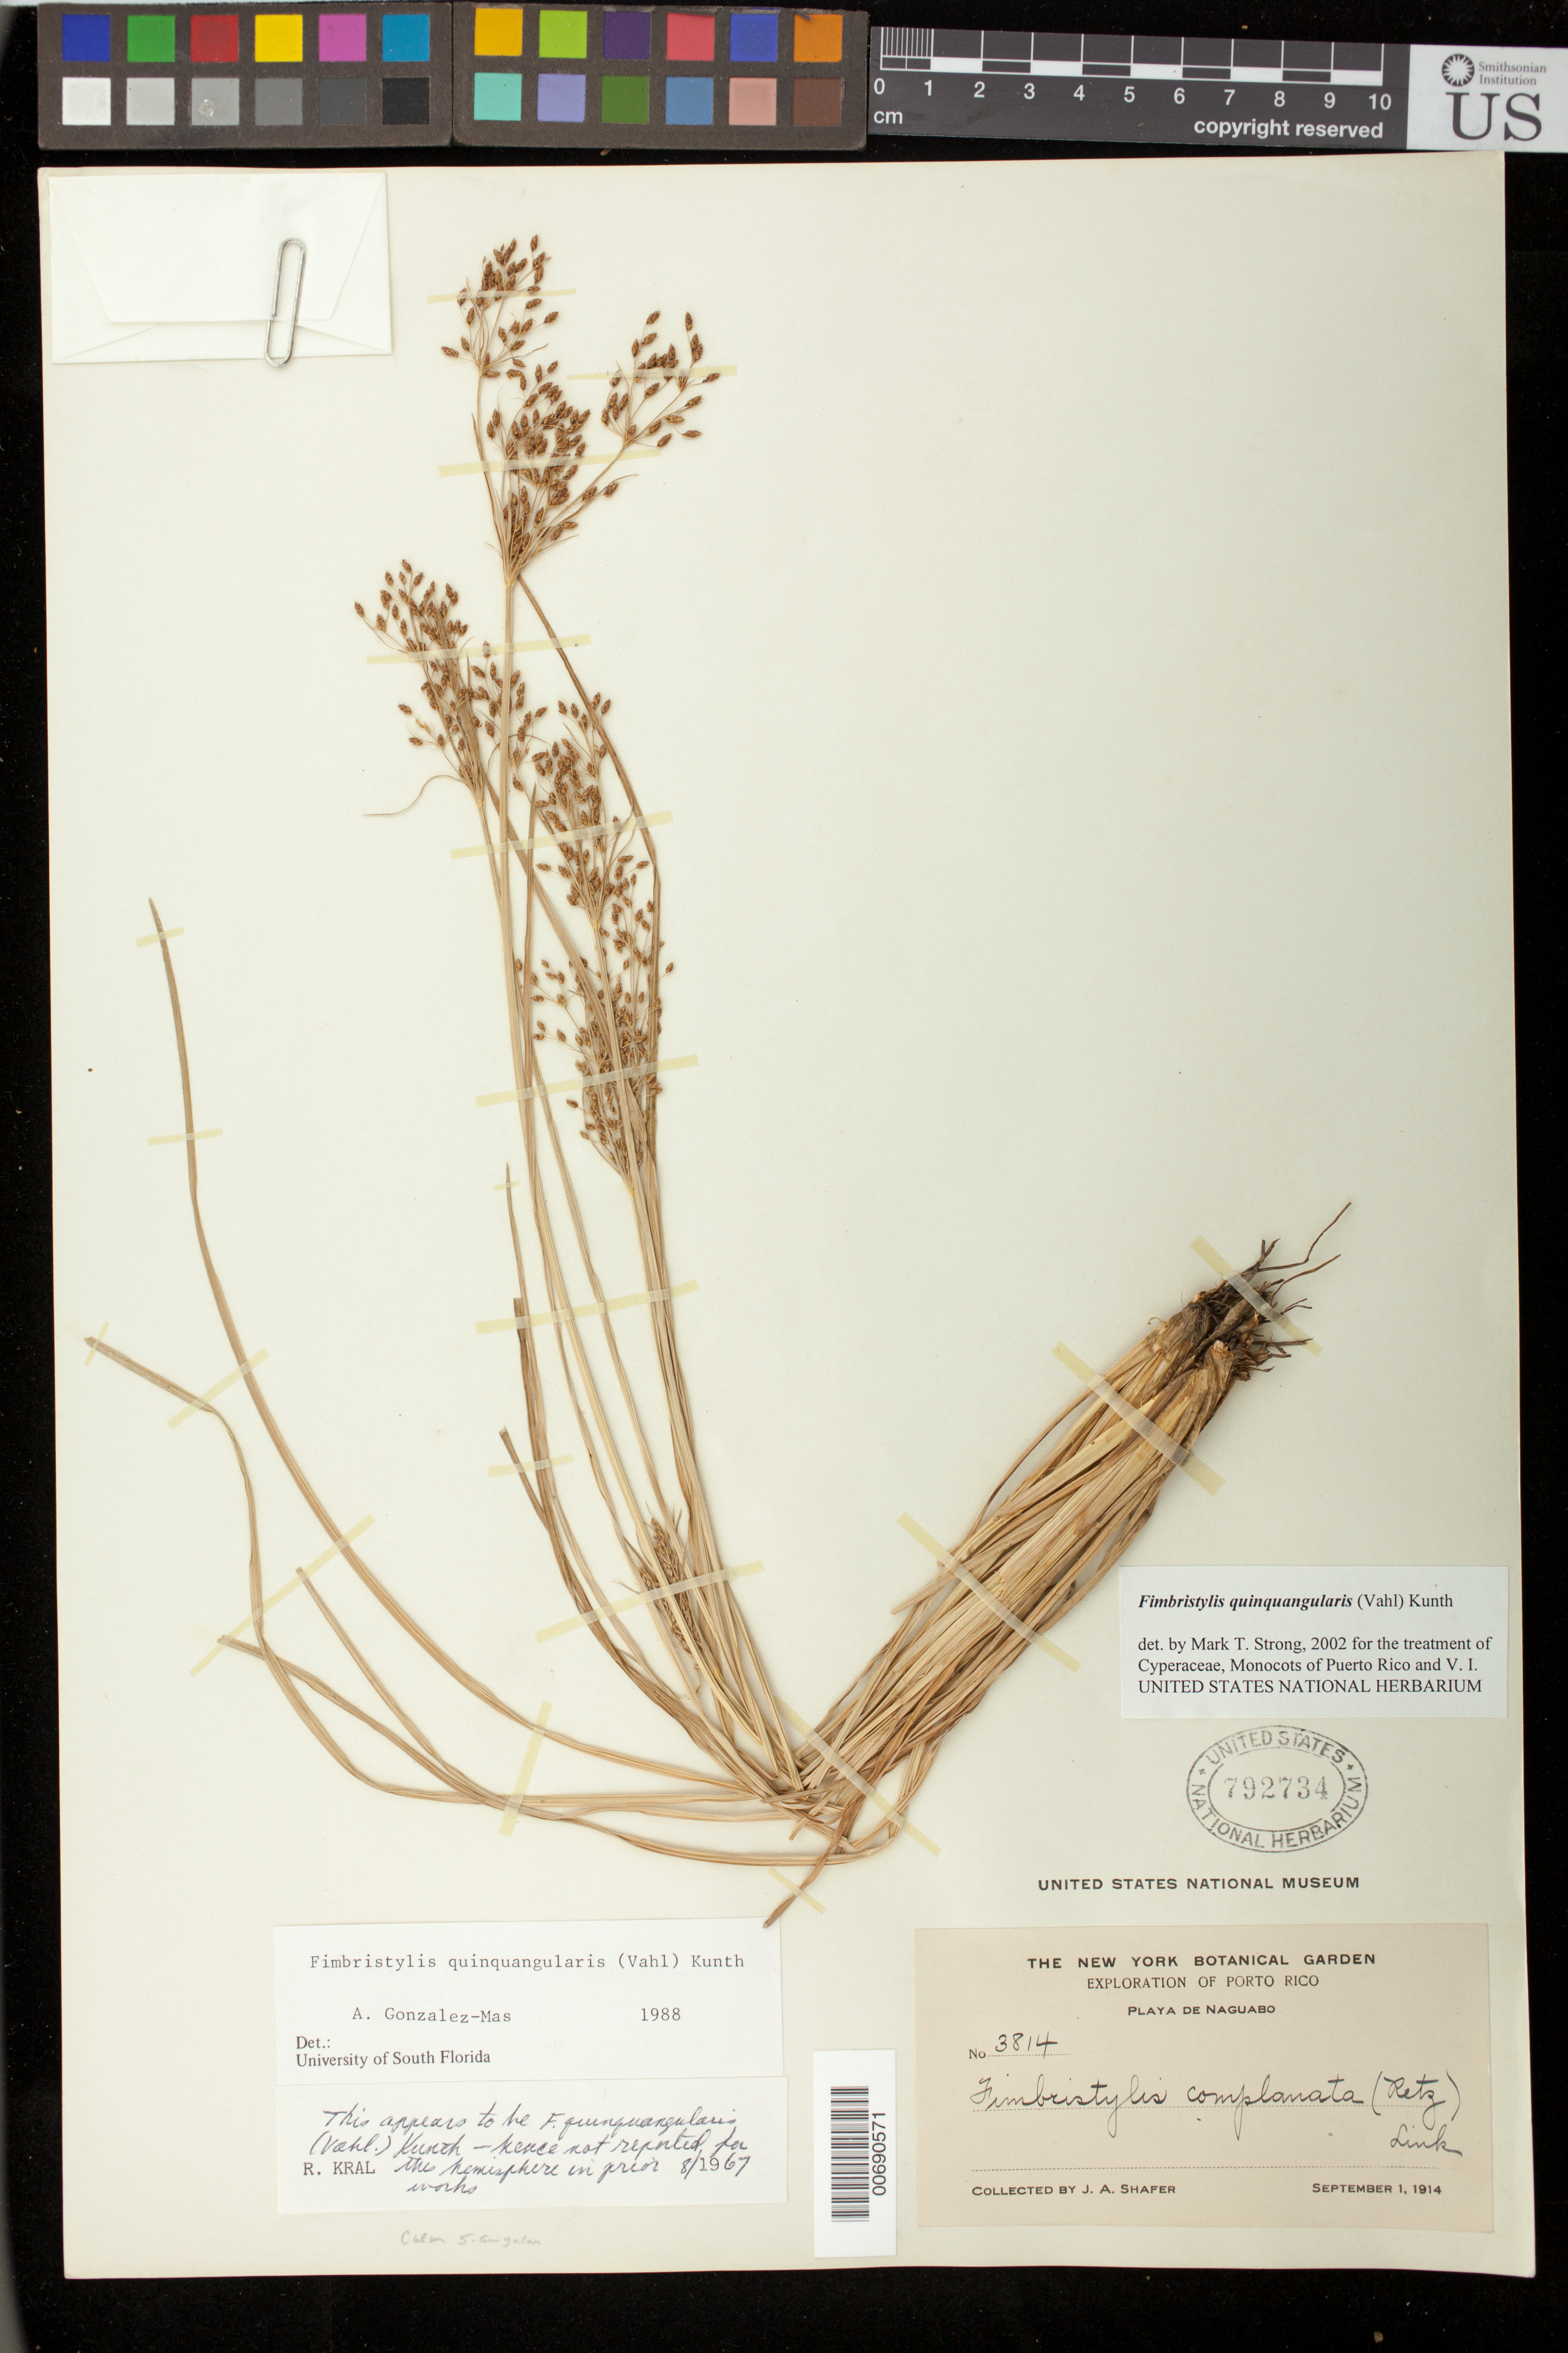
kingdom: Plantae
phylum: Tracheophyta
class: Liliopsida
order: Poales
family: Cyperaceae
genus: Fimbristylis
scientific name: Fimbristylis quinquangularis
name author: (Vahl) Kunth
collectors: J. A. Shafer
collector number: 3814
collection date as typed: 01 Sep 1914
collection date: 1914-09-01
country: Puerto Rico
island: Greater Antilles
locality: Playa de Naguabo.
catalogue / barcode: US 792734